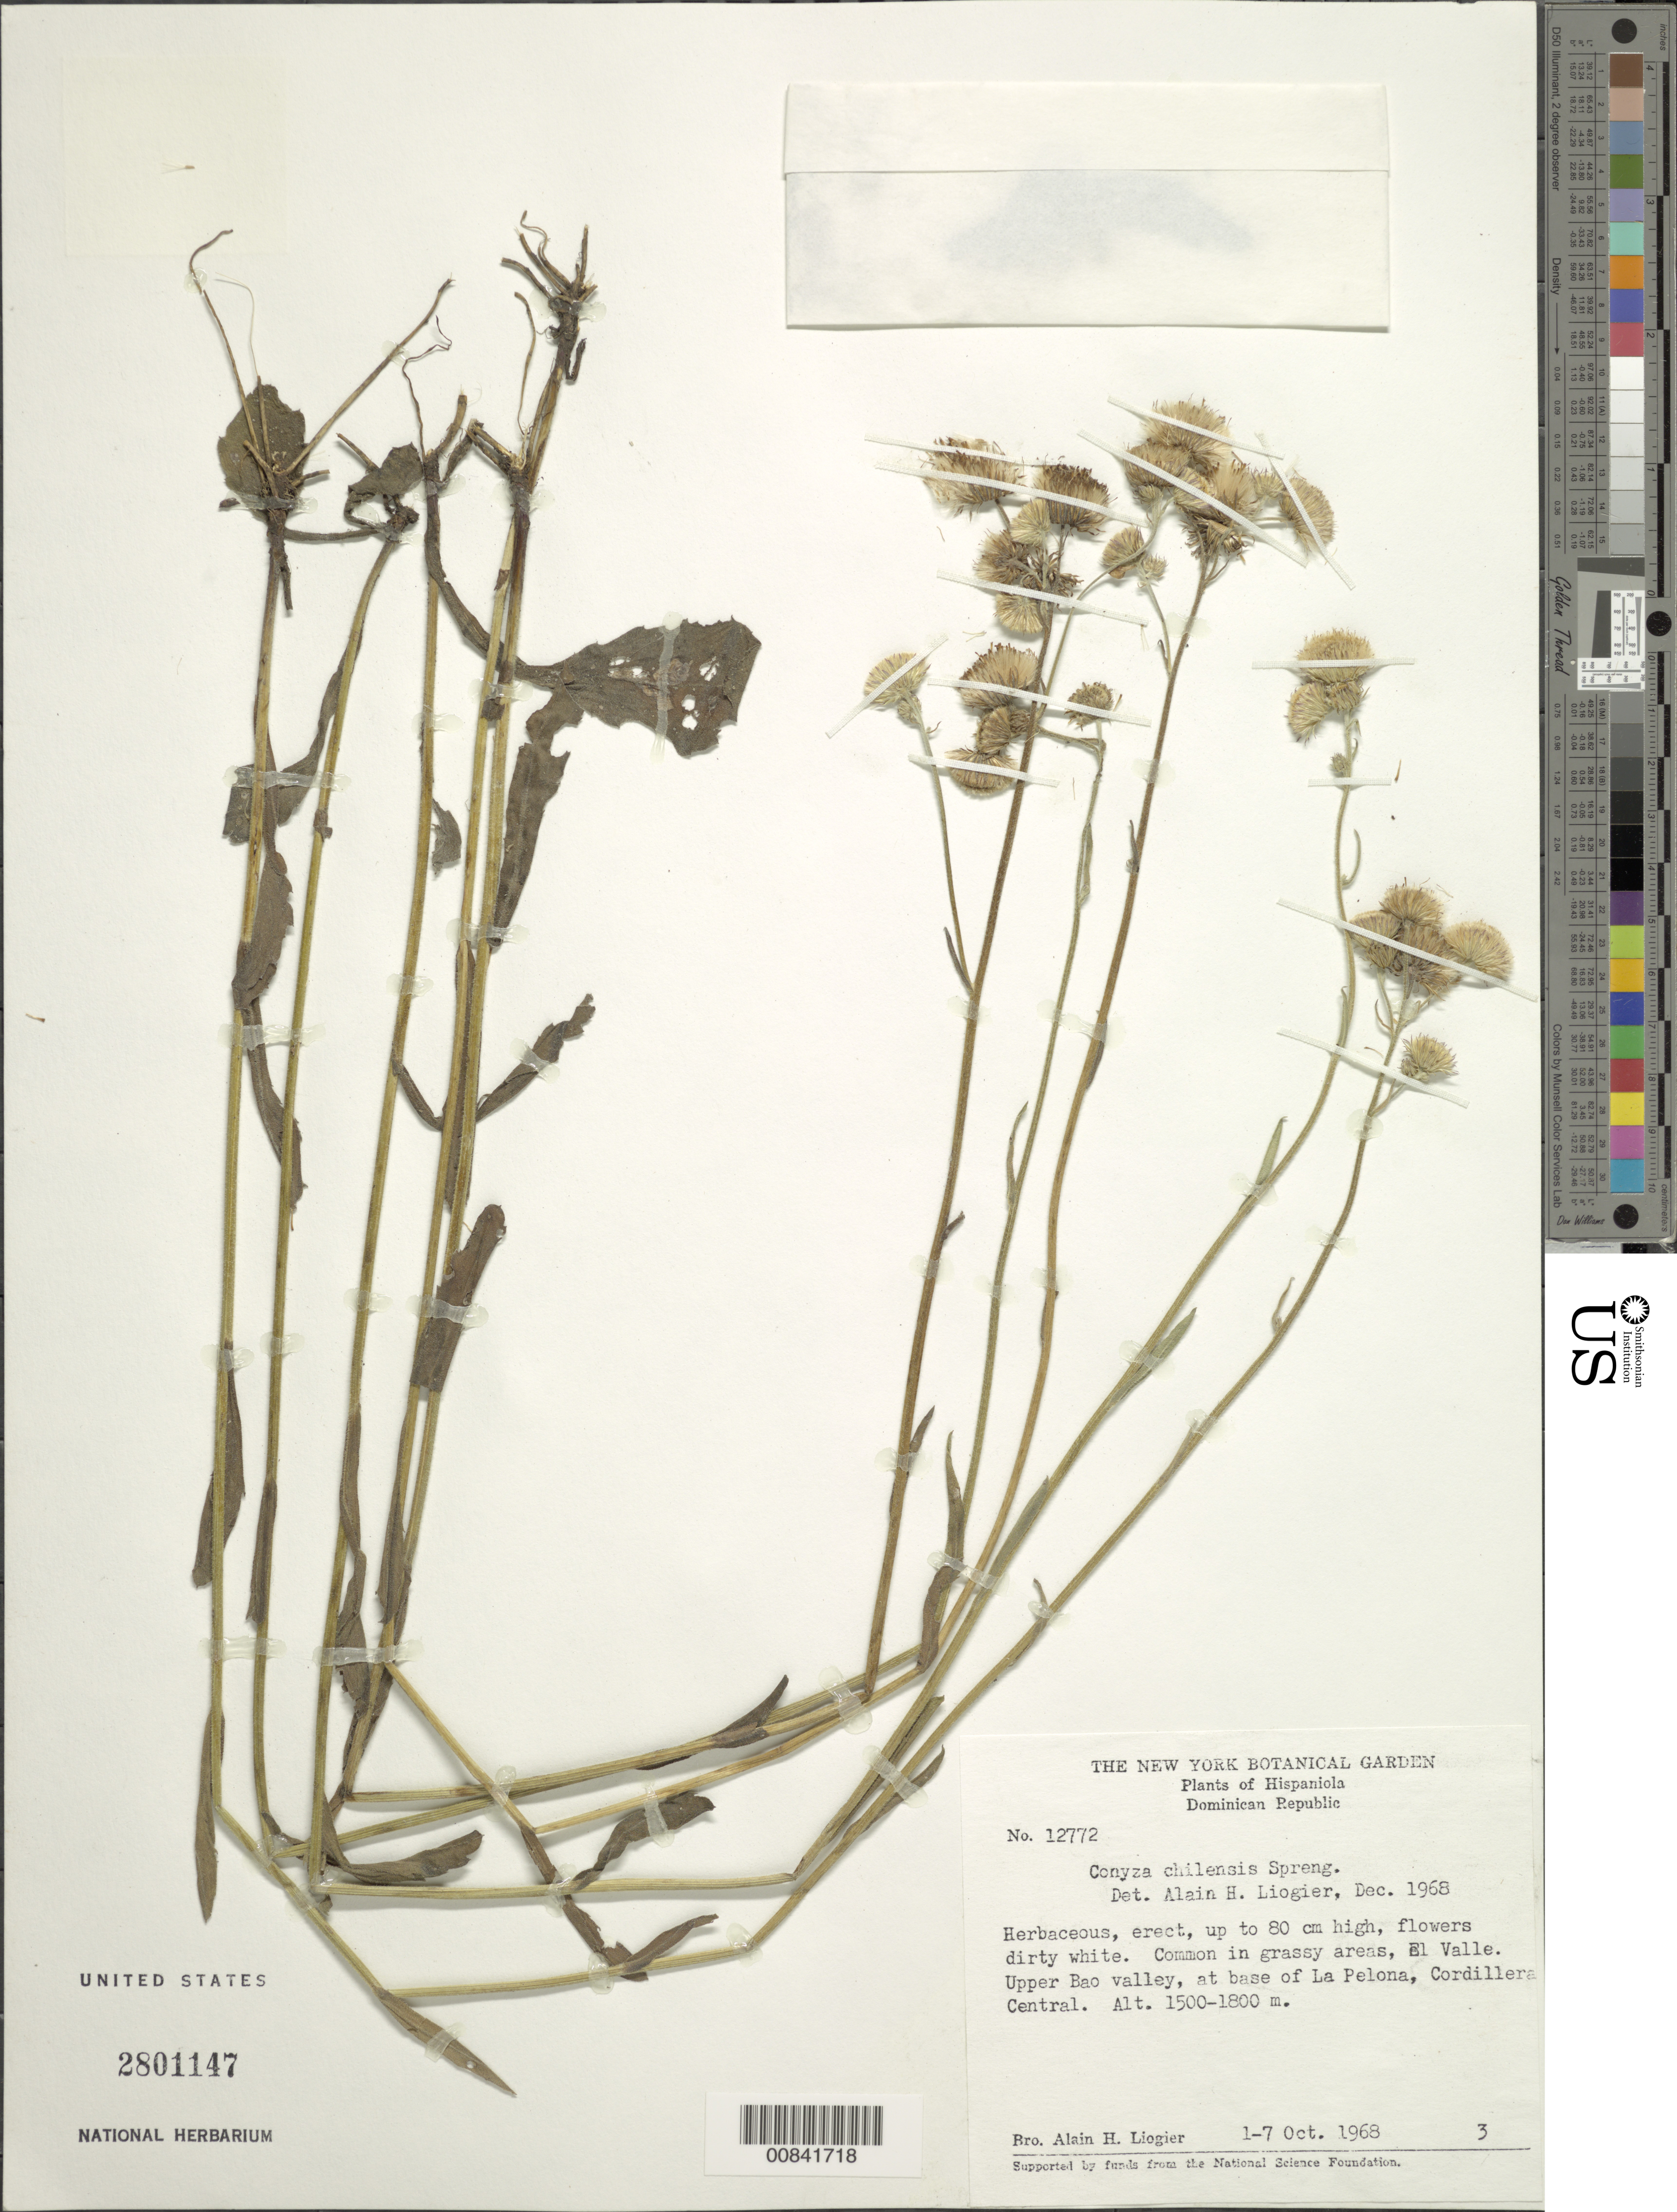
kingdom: Plantae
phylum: Tracheophyta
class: Magnoliopsida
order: Asterales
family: Asteraceae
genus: Conyza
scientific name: Conyza primulaefolia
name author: (Lam.) Cuatrec. & Lourteig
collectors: A. H. Liogier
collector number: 12772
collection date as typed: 01 Oct 1968 to 07 Oct 1968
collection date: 1968-10-01/1968-10-07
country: Dominican Republic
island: Hispaniola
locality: El Valle, Upper Bao valley, at base of La Pelona, Cordillera Central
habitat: In grassy areas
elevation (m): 1500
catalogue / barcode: US 2801147